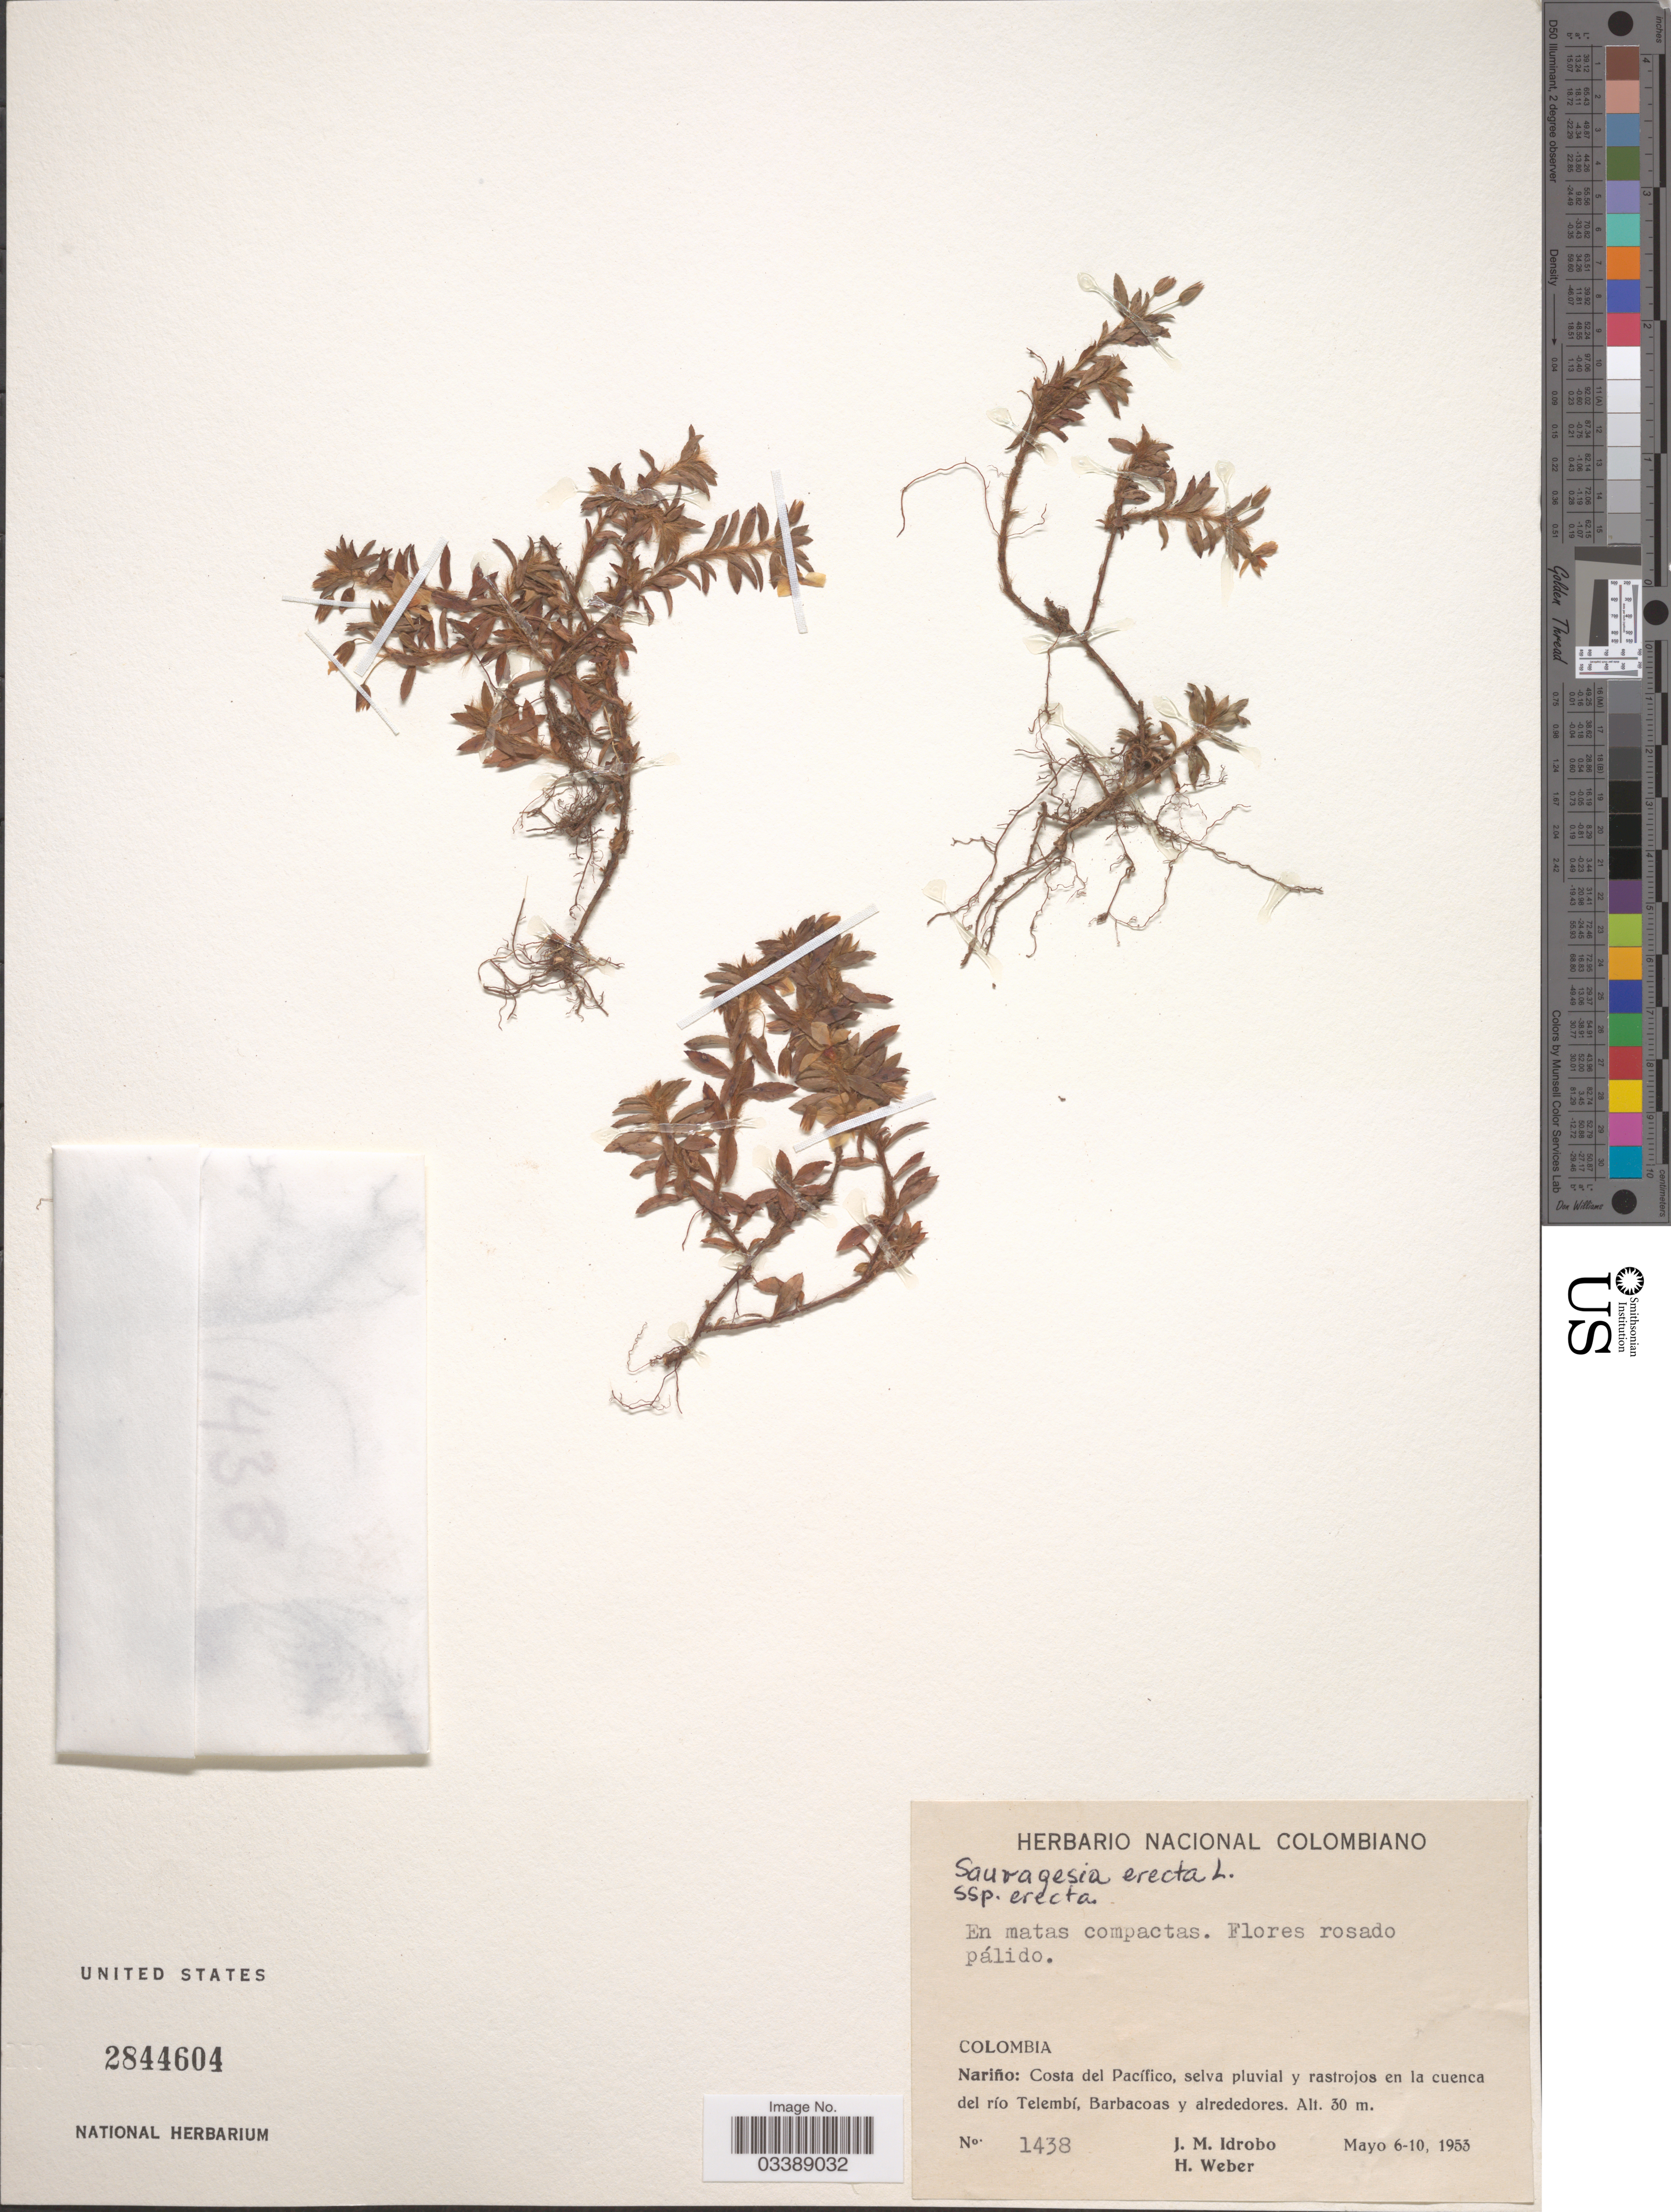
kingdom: Plantae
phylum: Tracheophyta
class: Magnoliopsida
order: Malpighiales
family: Ochnaceae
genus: Sauvagesia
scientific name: Sauvagesia erecta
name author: L.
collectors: J. M. Idrobo & H. Weber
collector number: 1438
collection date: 1953-05-06/1953-05-10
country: Colombia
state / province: Nariño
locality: Costa del Pacífico, selva pluvial y rastrojos en la cuenca del río Telembí, Barbacoas y alrededores.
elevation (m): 30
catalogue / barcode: US 2844604